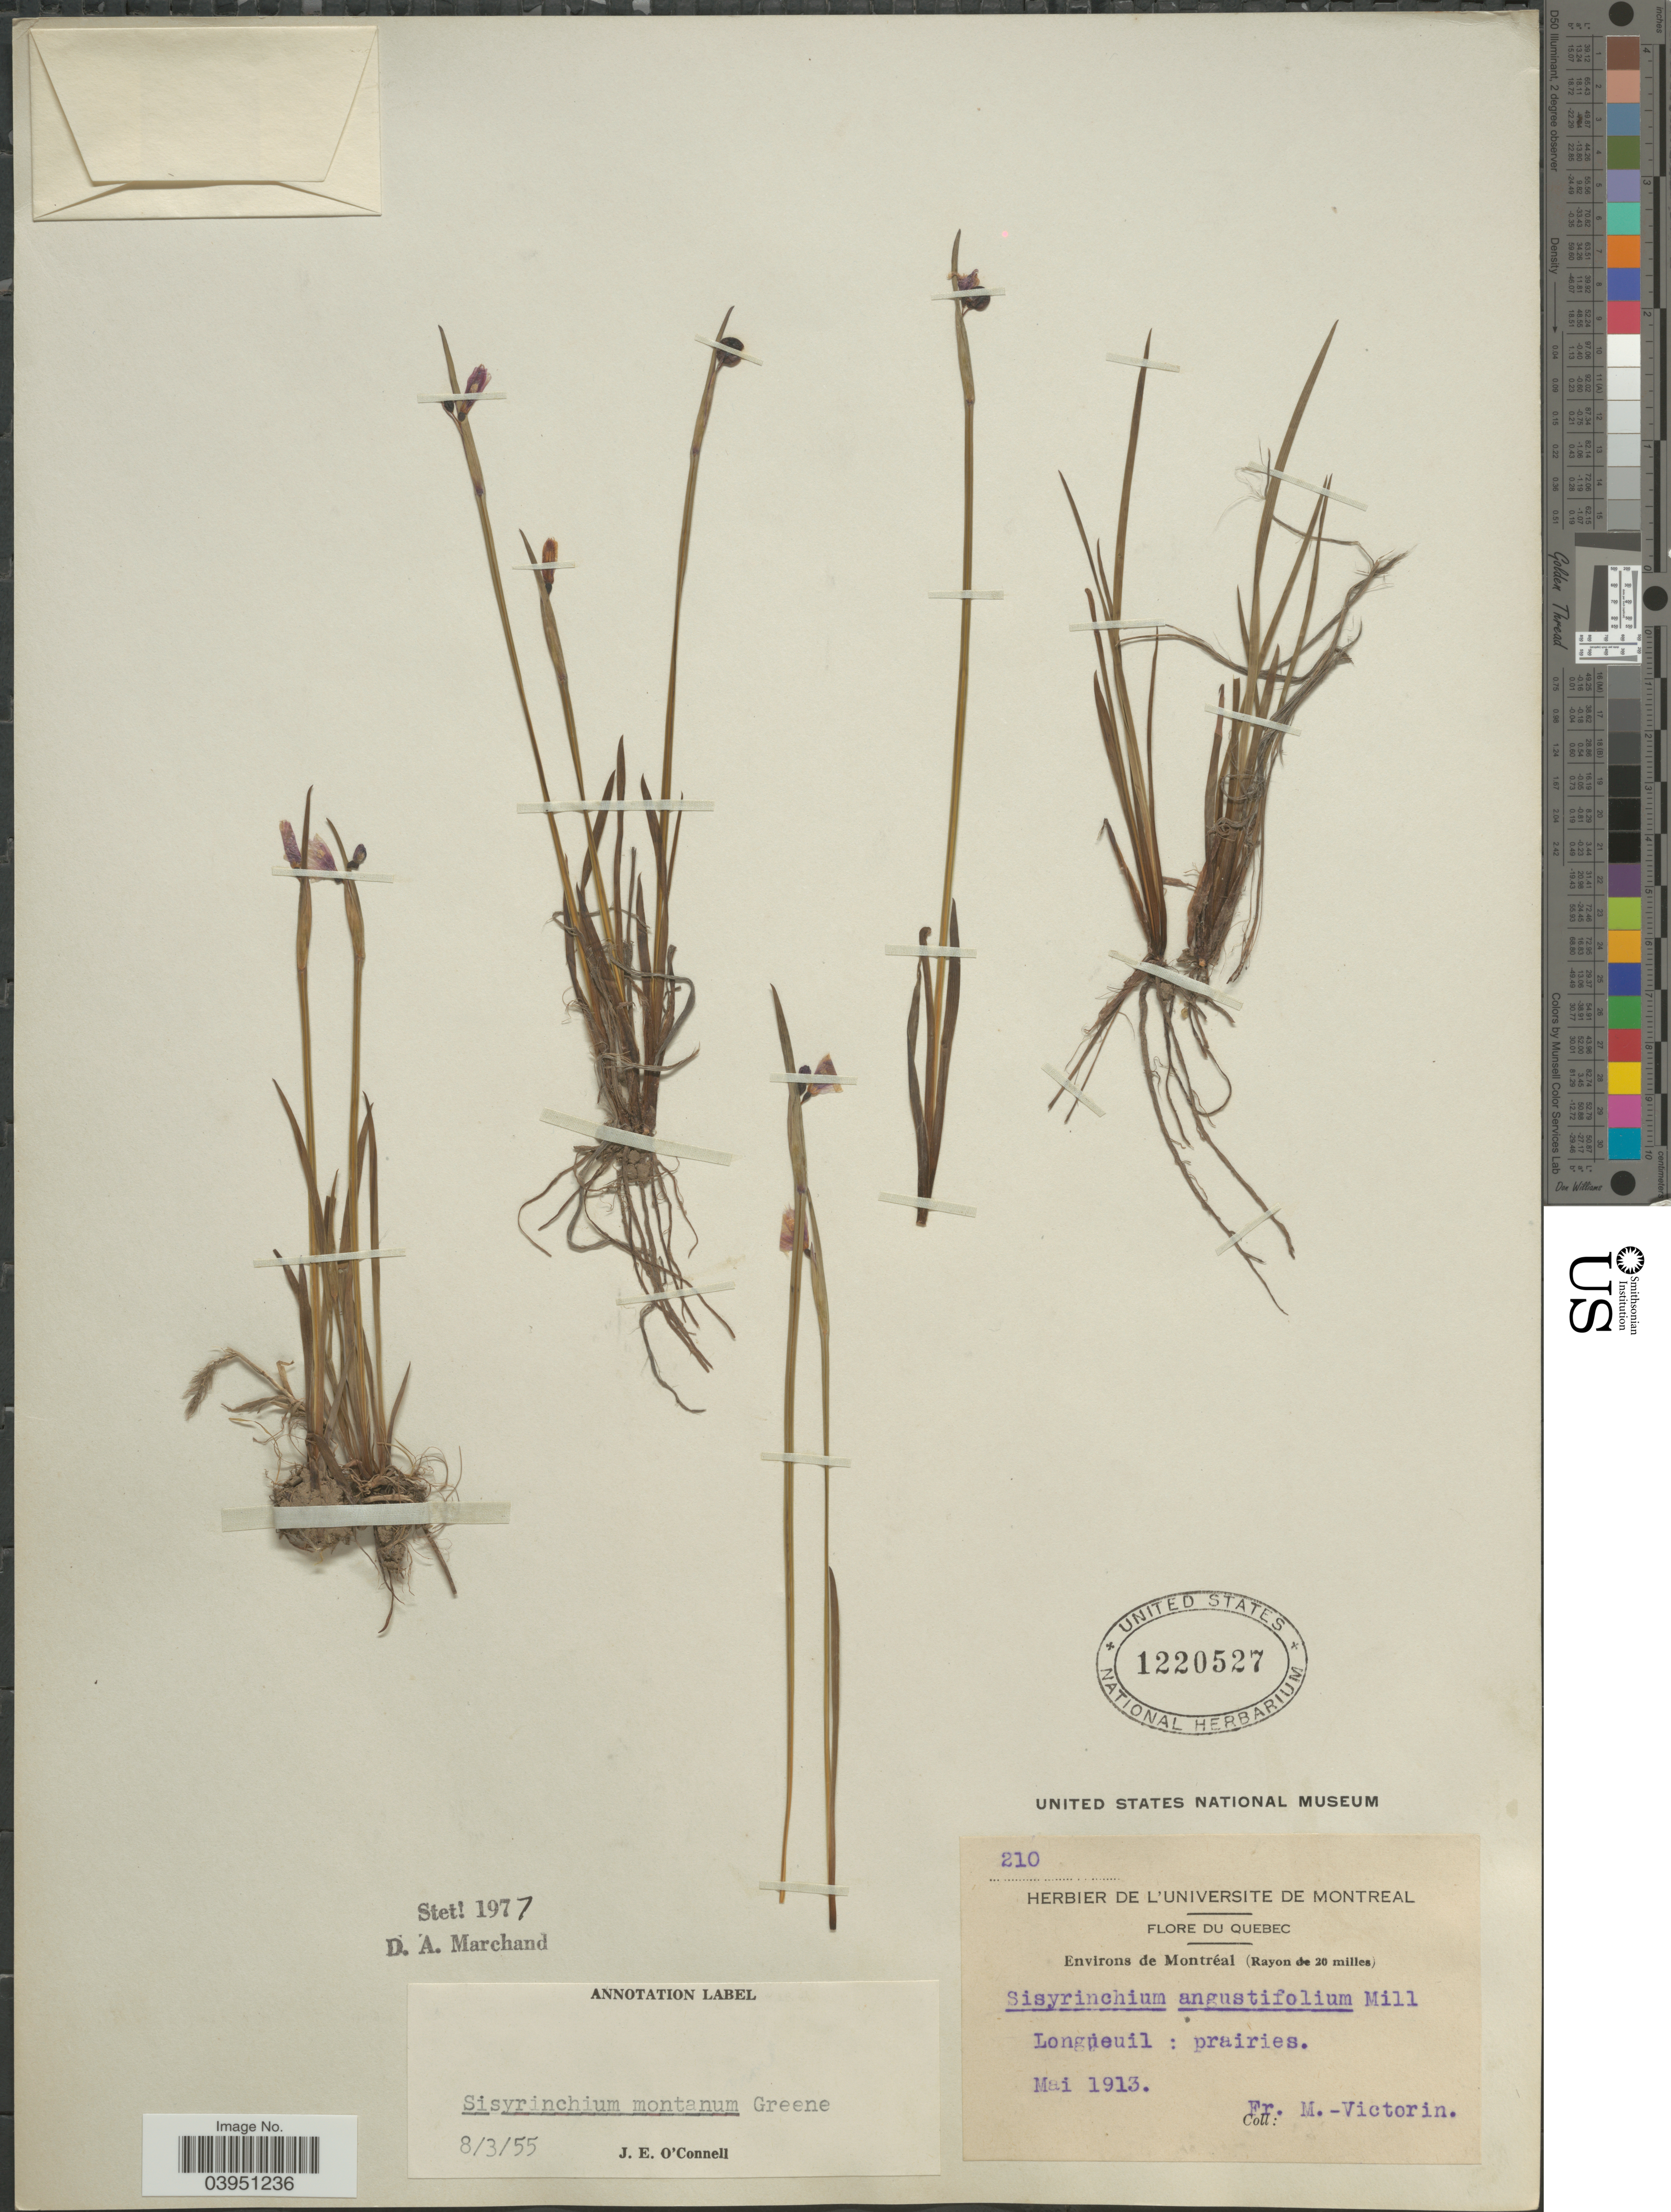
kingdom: Plantae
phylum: Tracheophyta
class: Liliopsida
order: Asparagales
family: Iridaceae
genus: Sisyrinchium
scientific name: Sisyrinchium montanum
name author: Greene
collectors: F. Marie-Victorin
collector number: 210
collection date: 1913-05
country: Canada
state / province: Quebec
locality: Environs de Montréal (Rayon de 20 milles). Longueuil: prairies.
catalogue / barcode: US 1220527